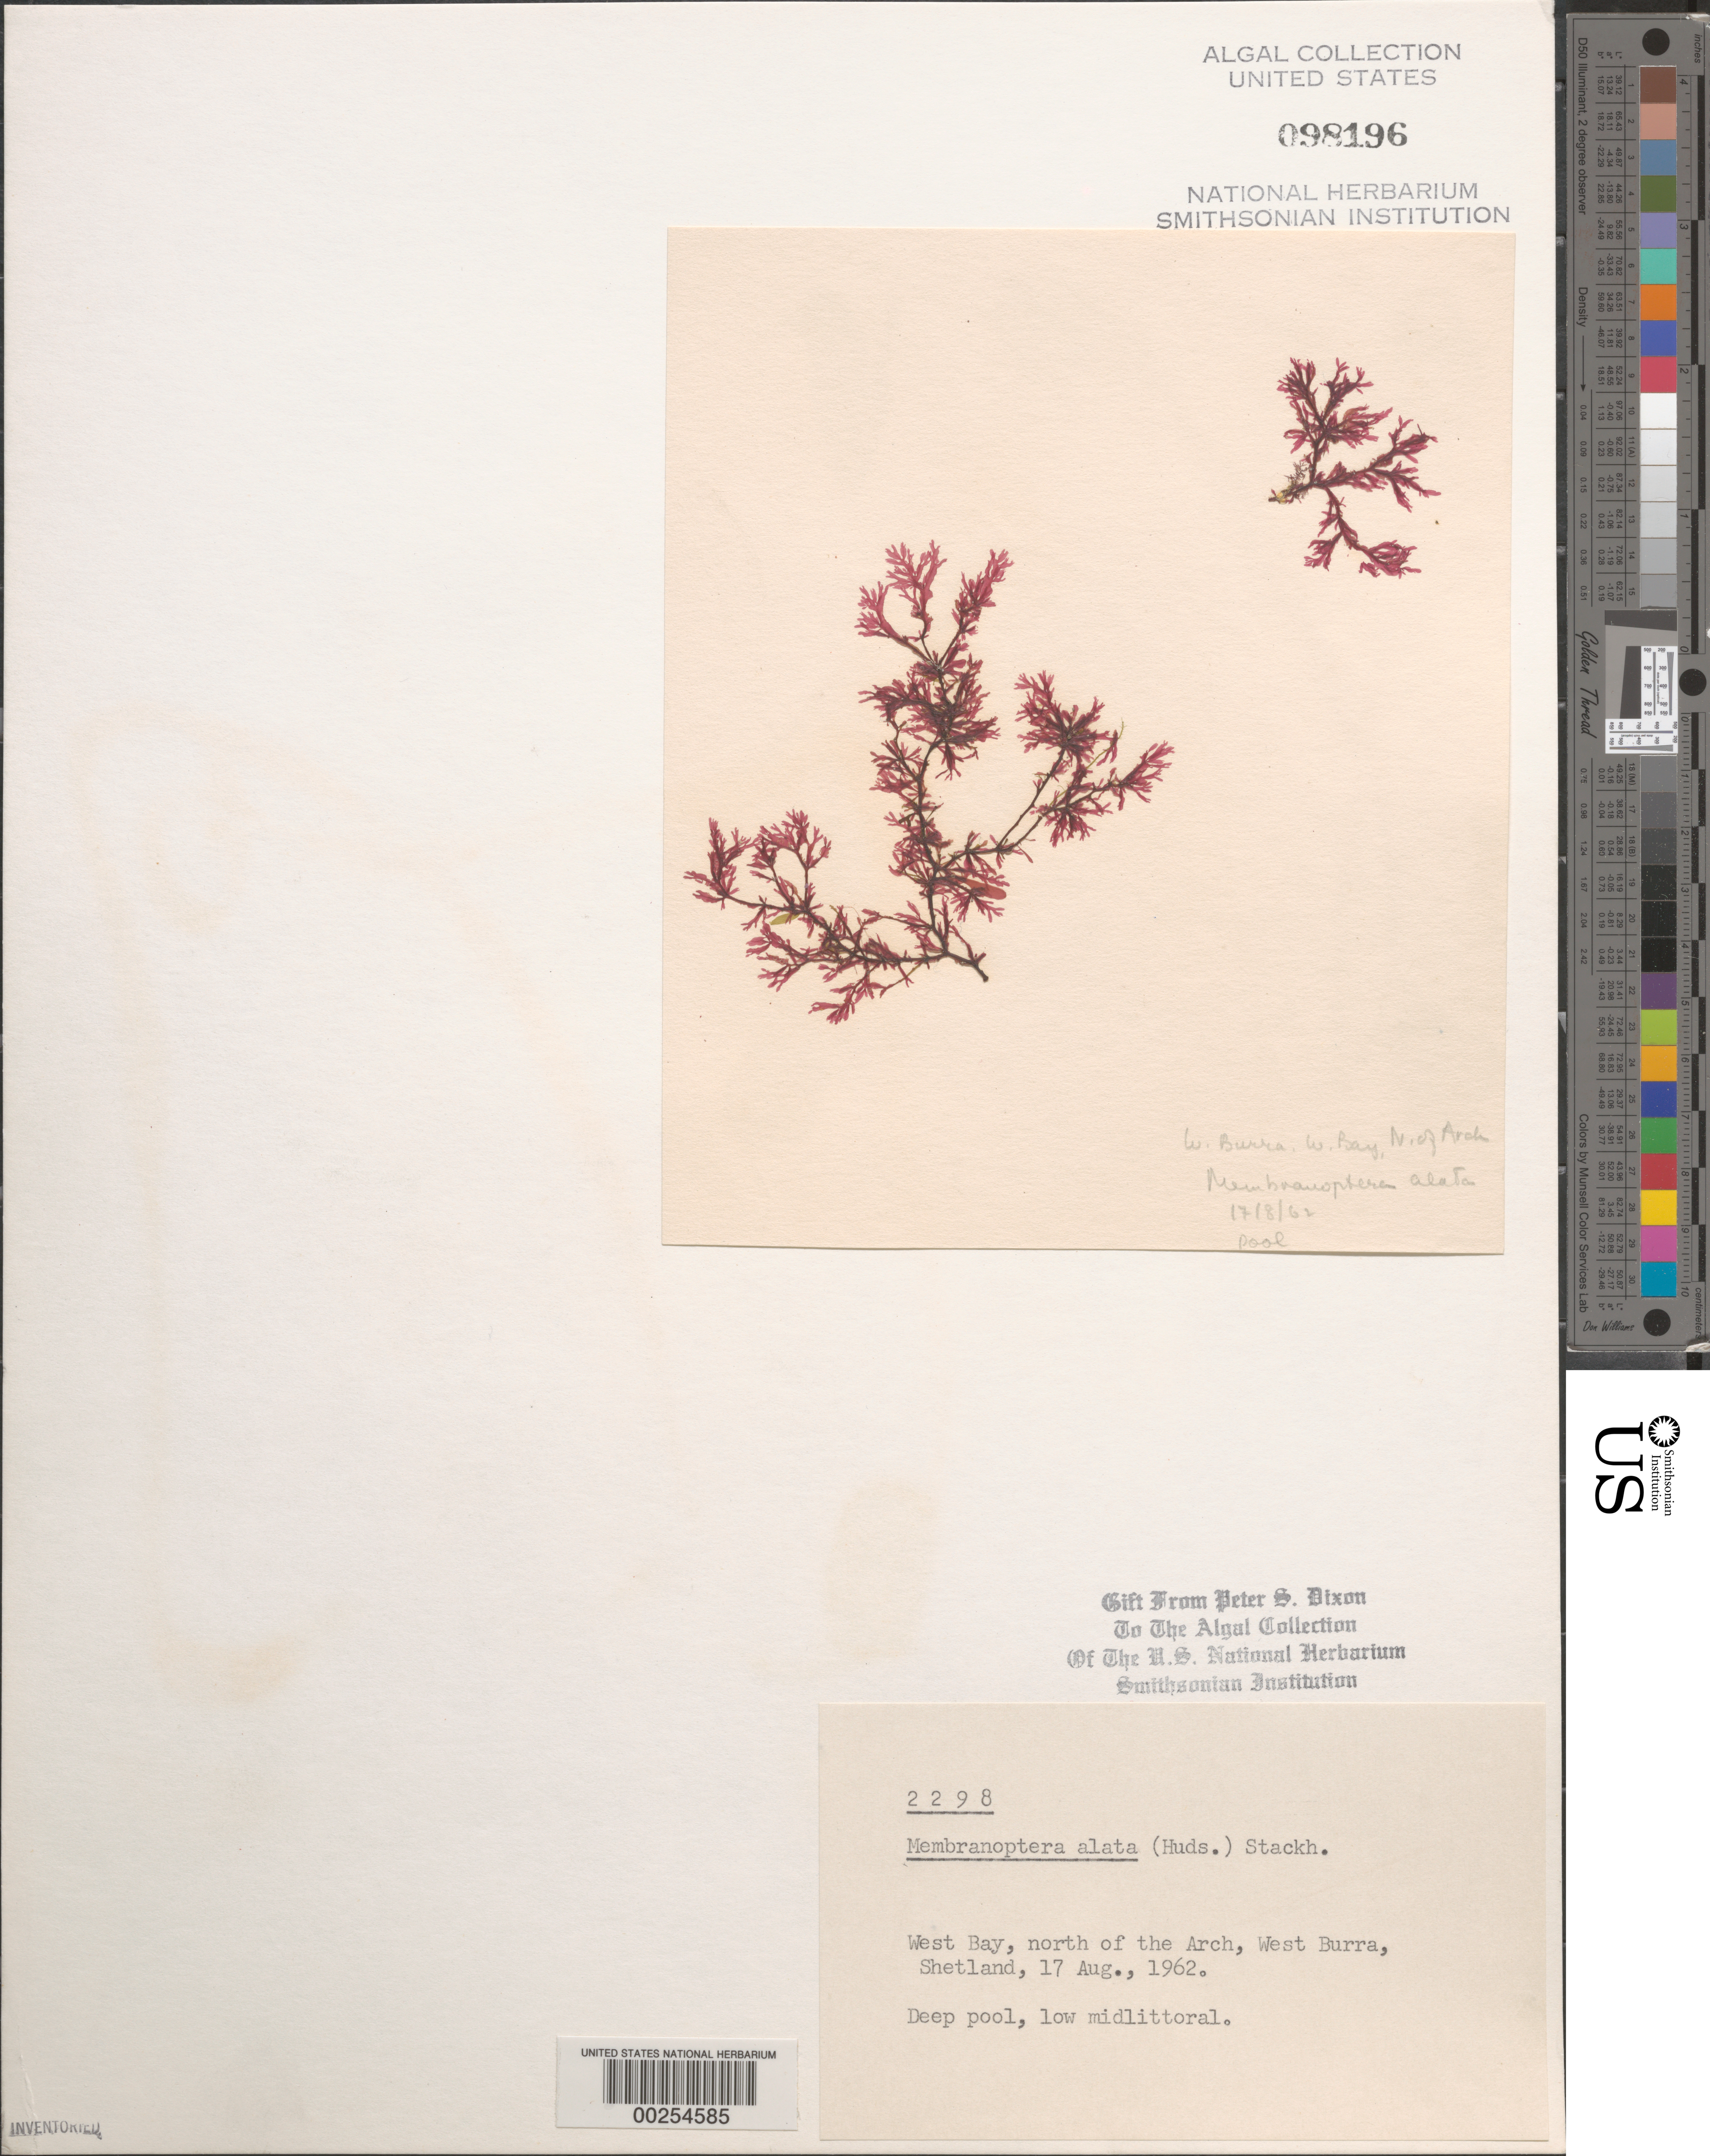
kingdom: Plantae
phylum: Rhodophyta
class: Florideophyceae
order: Ceramiales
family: Delesseriaceae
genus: Membranoptera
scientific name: Membranoptera alata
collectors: P. S. Dixon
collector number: PSD 2298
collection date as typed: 17 Aug 1962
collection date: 1962-08-17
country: United Kingdom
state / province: Scotland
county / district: Shetland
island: West Burra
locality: West Bay, north of the Arch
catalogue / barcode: US 98196